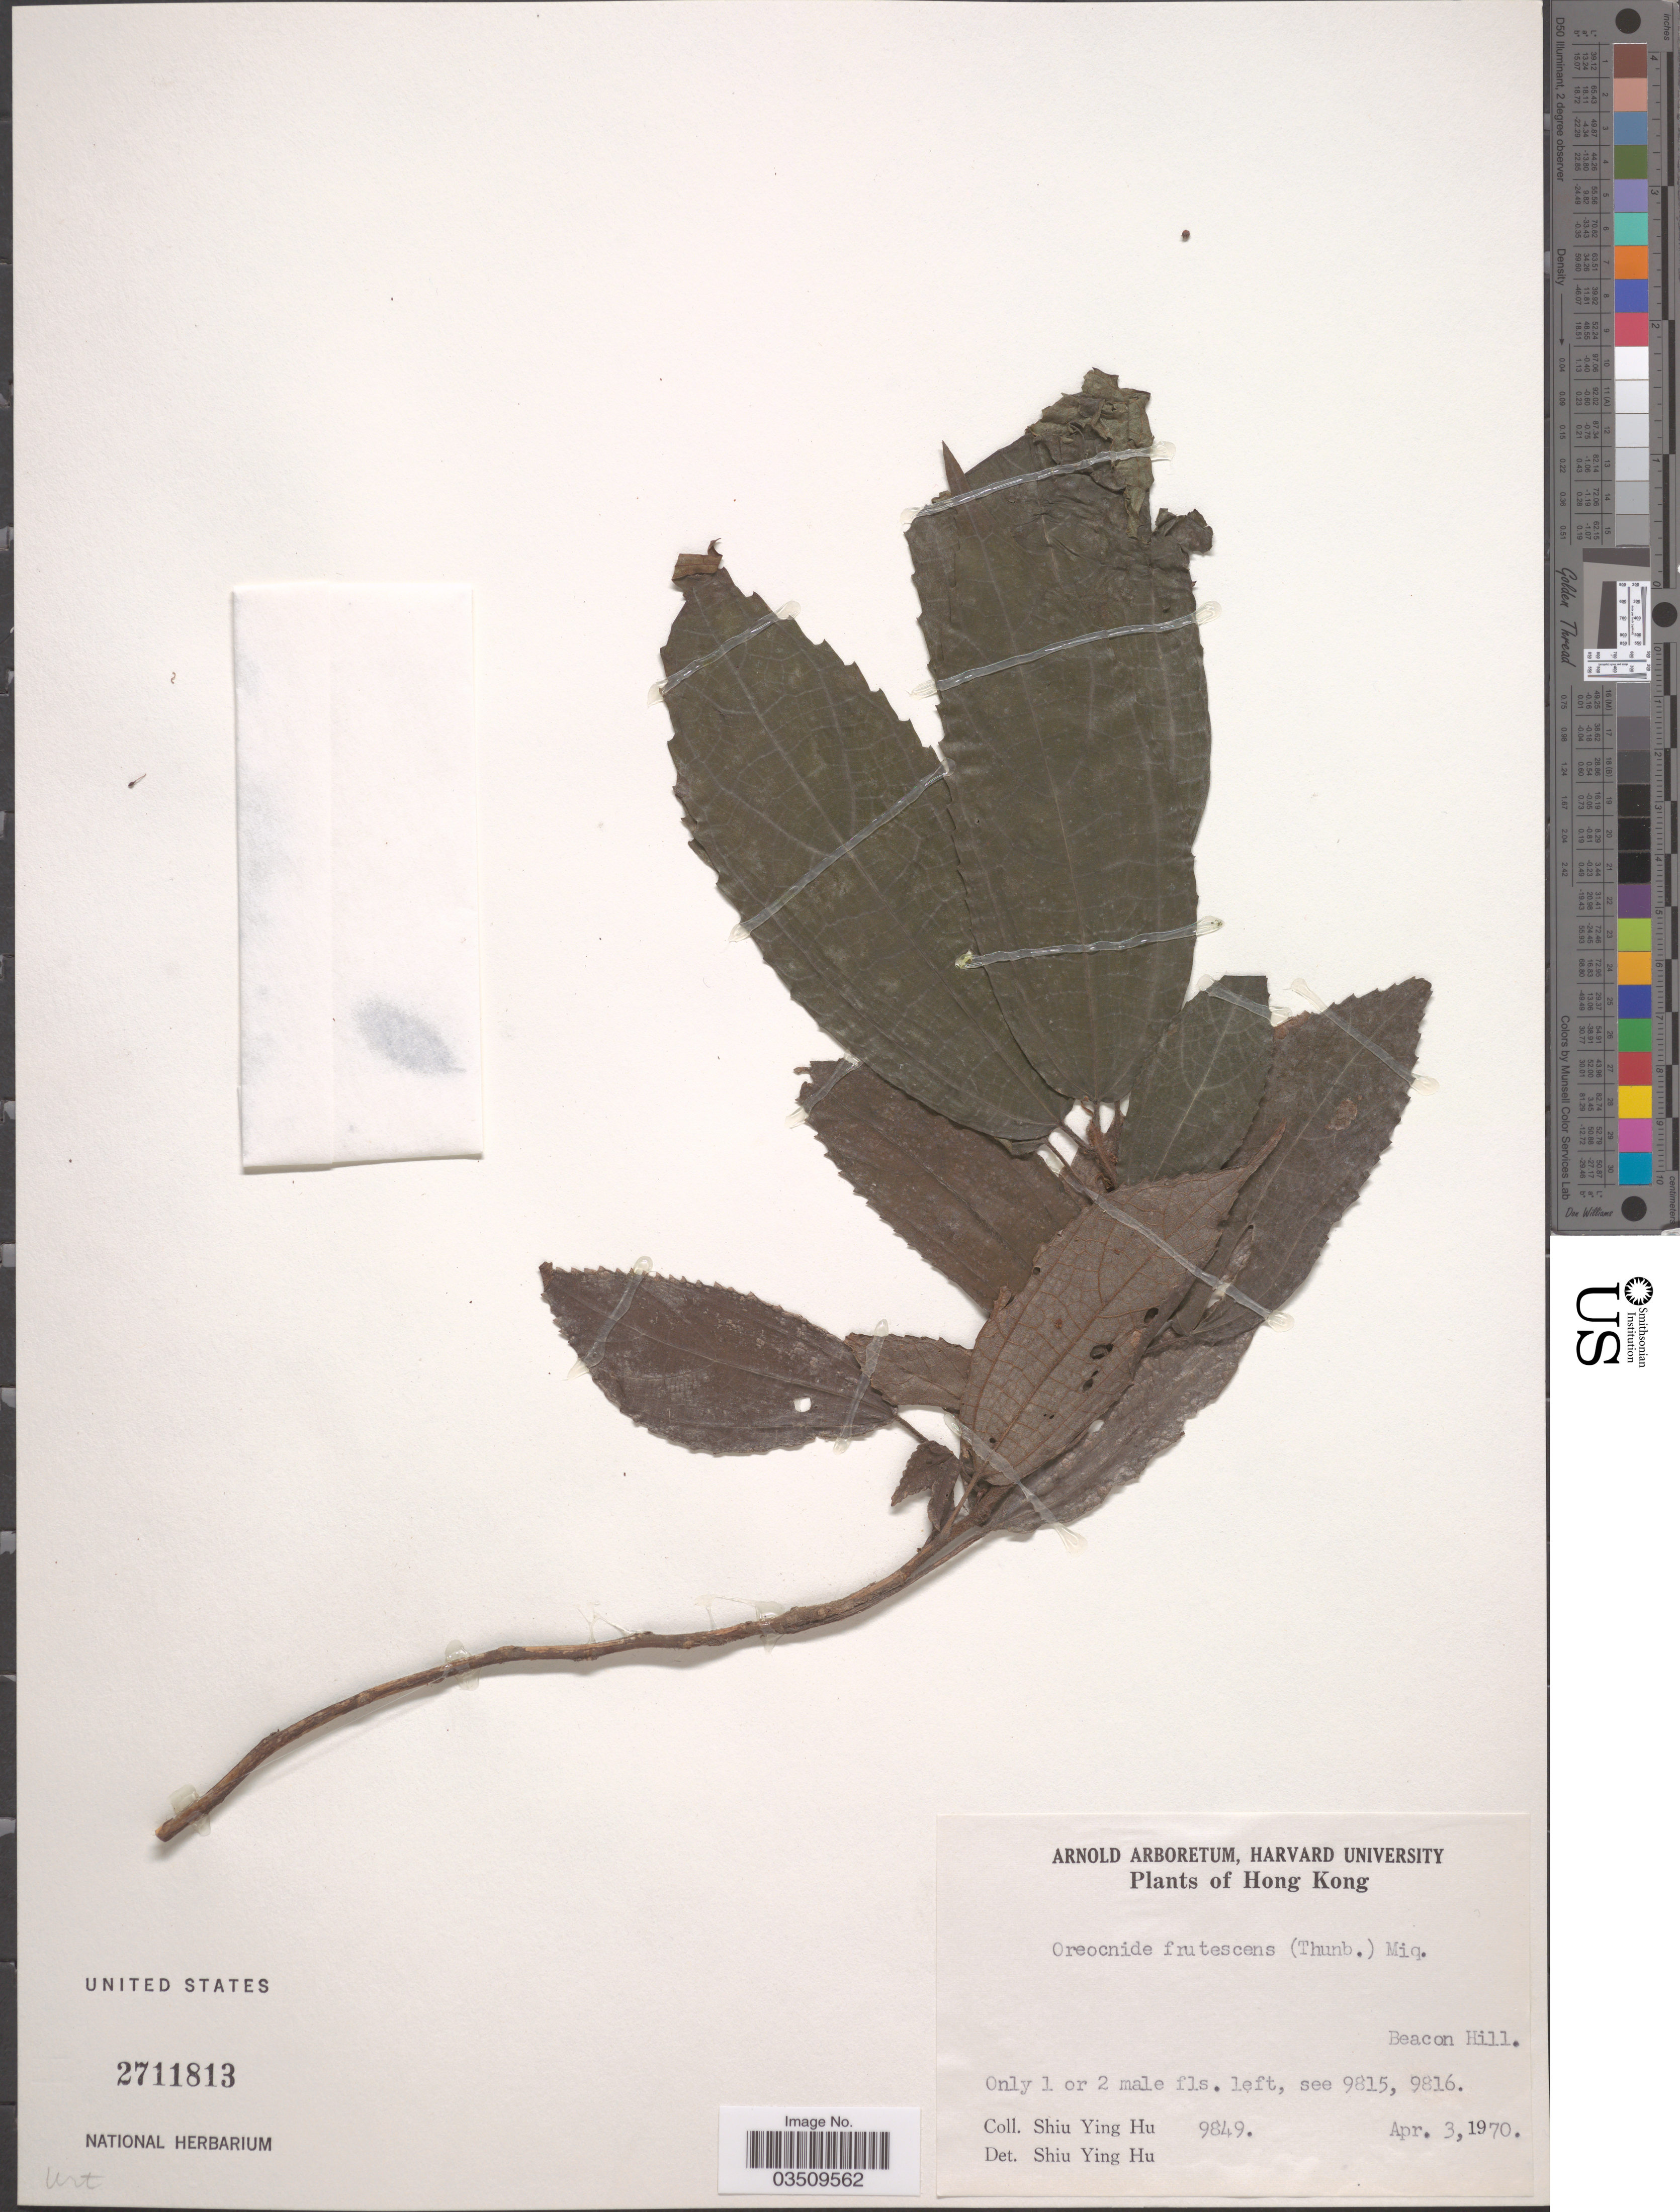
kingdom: Plantae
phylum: Tracheophyta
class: Magnoliopsida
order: Rosales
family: Urticaceae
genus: Oreocnide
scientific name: Oreocnide frutescens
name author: (Thunb.) Miq.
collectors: S. Y. Hu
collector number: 9849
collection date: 1970-04-03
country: China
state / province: Hong Kong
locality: Beacon Hill.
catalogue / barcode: US 2711813